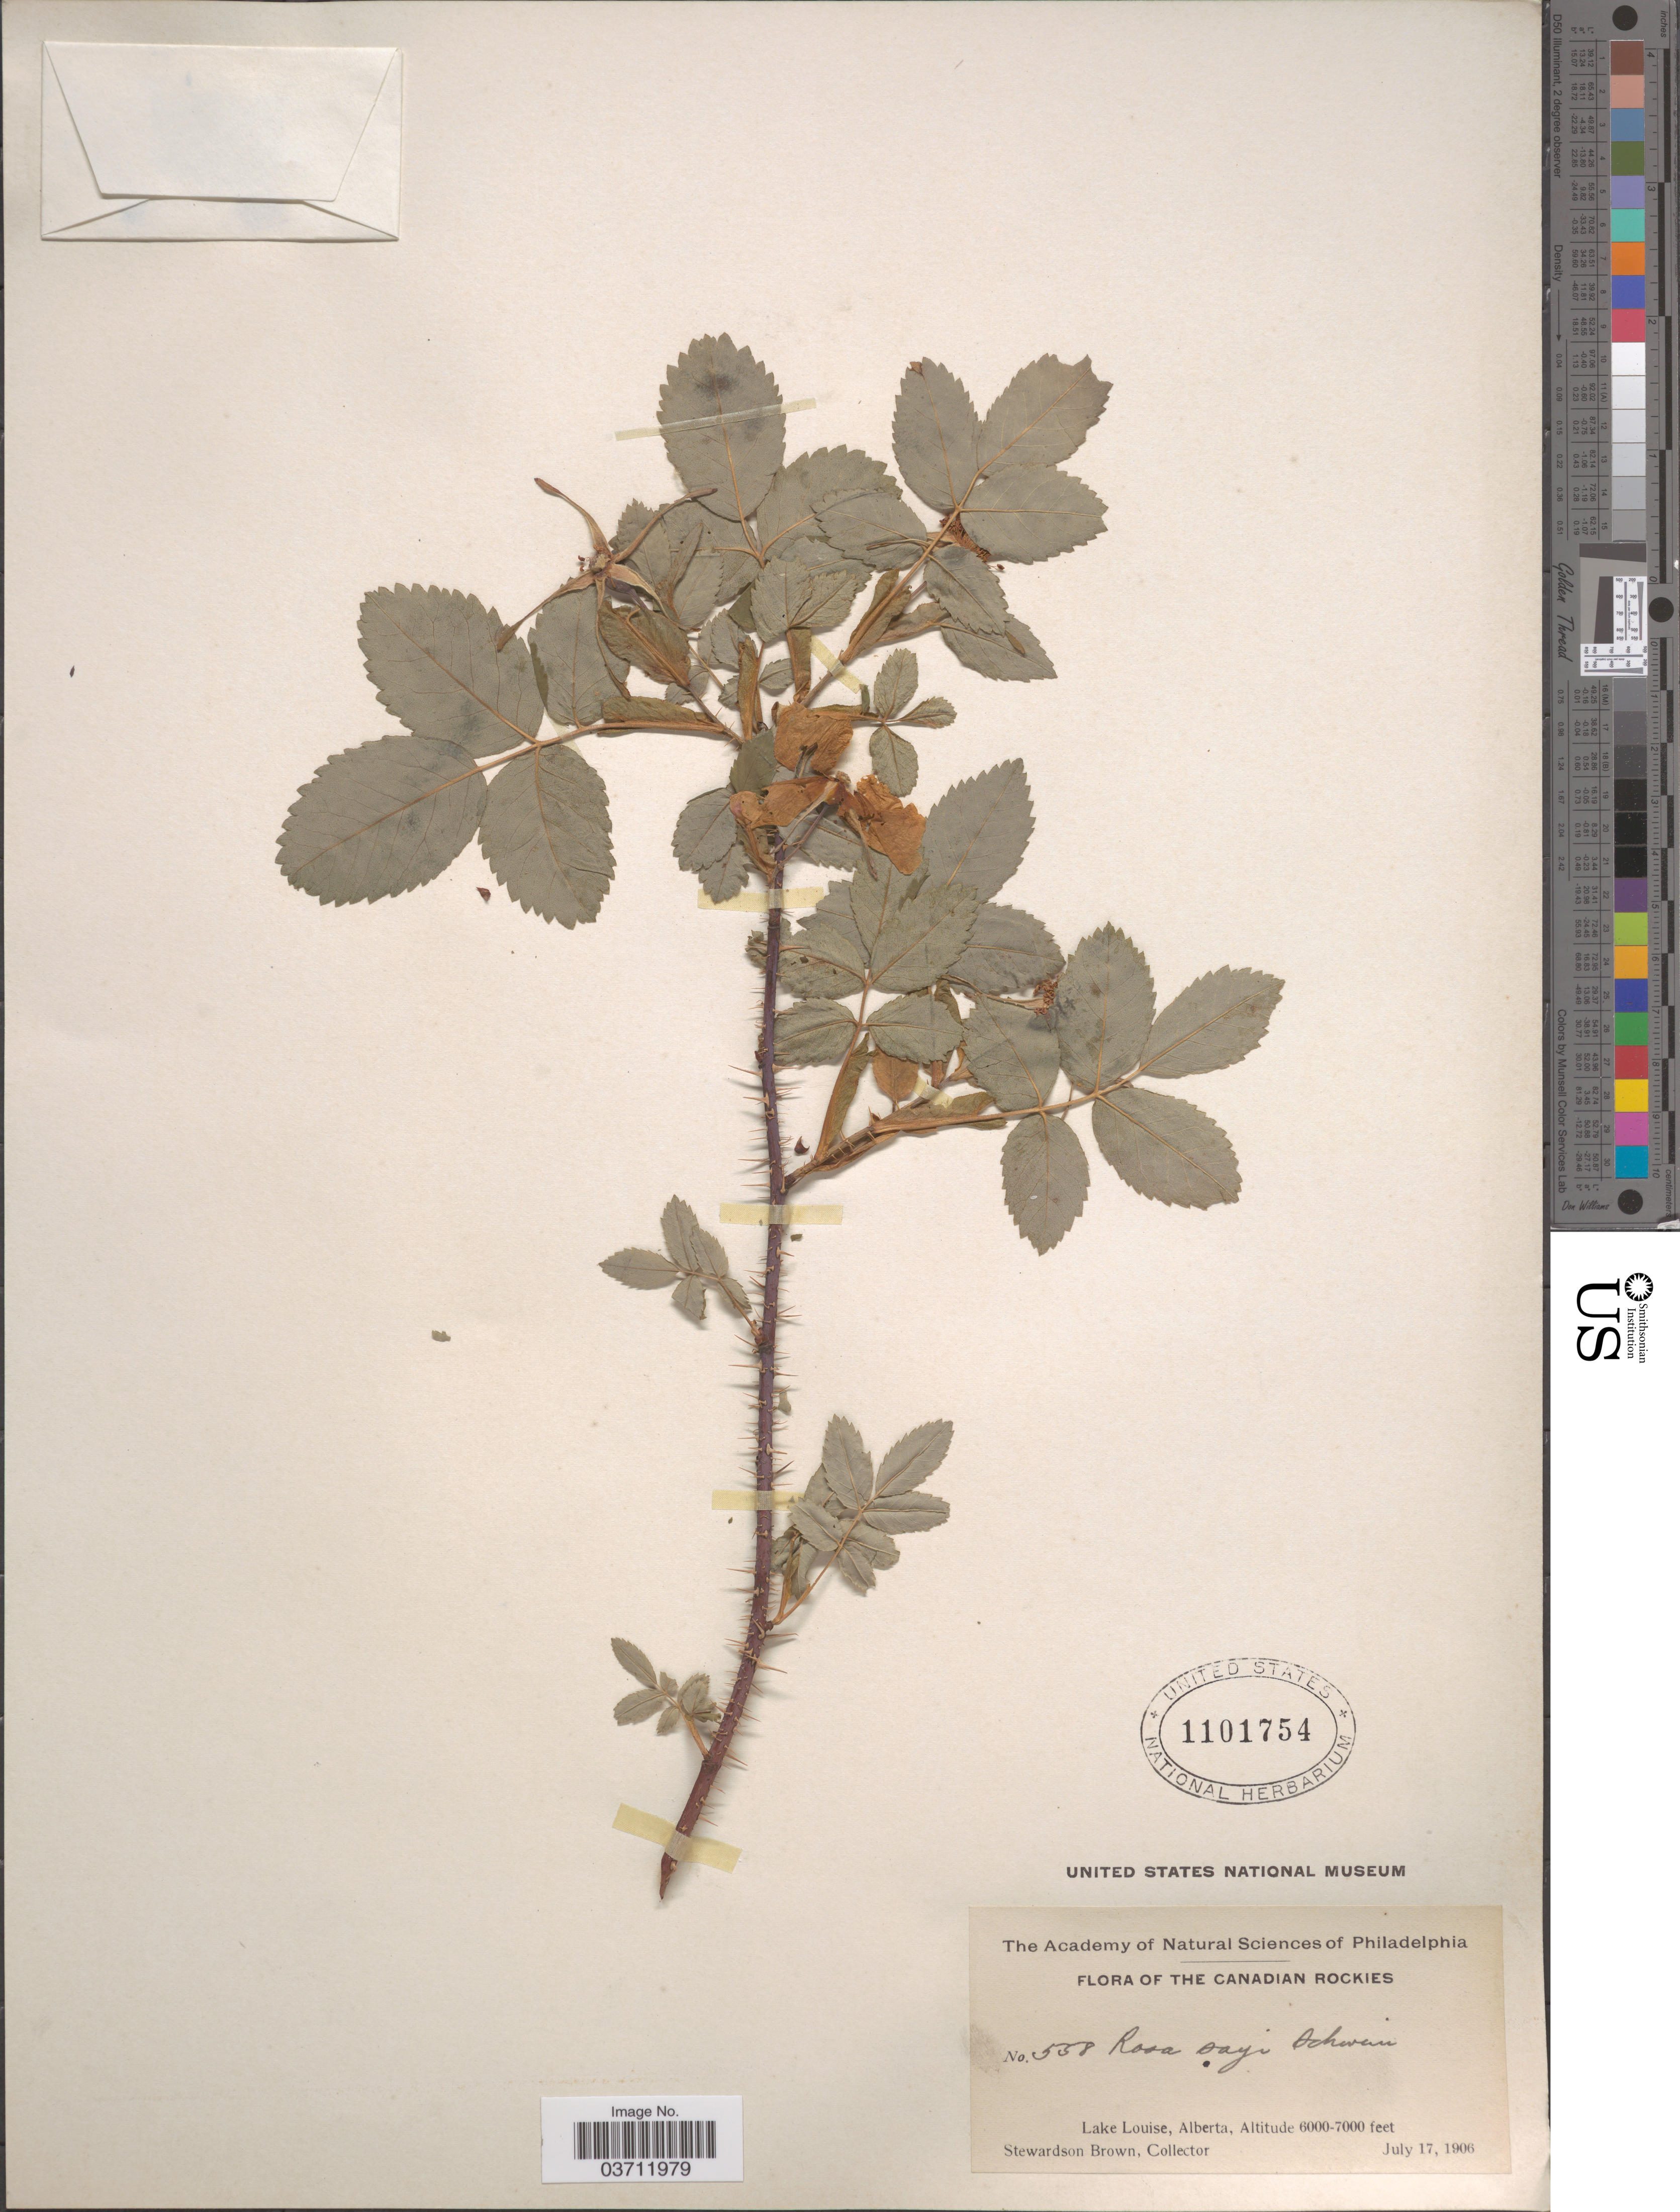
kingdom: Plantae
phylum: Tracheophyta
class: Magnoliopsida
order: Rosales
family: Rosaceae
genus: Rosa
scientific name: Rosa sayi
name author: Schwein.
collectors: S. Brown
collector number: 558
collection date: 1906-07-17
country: Canada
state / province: Alberta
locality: Canadian Rockies. Lake Louise.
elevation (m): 1829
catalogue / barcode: US 1101754